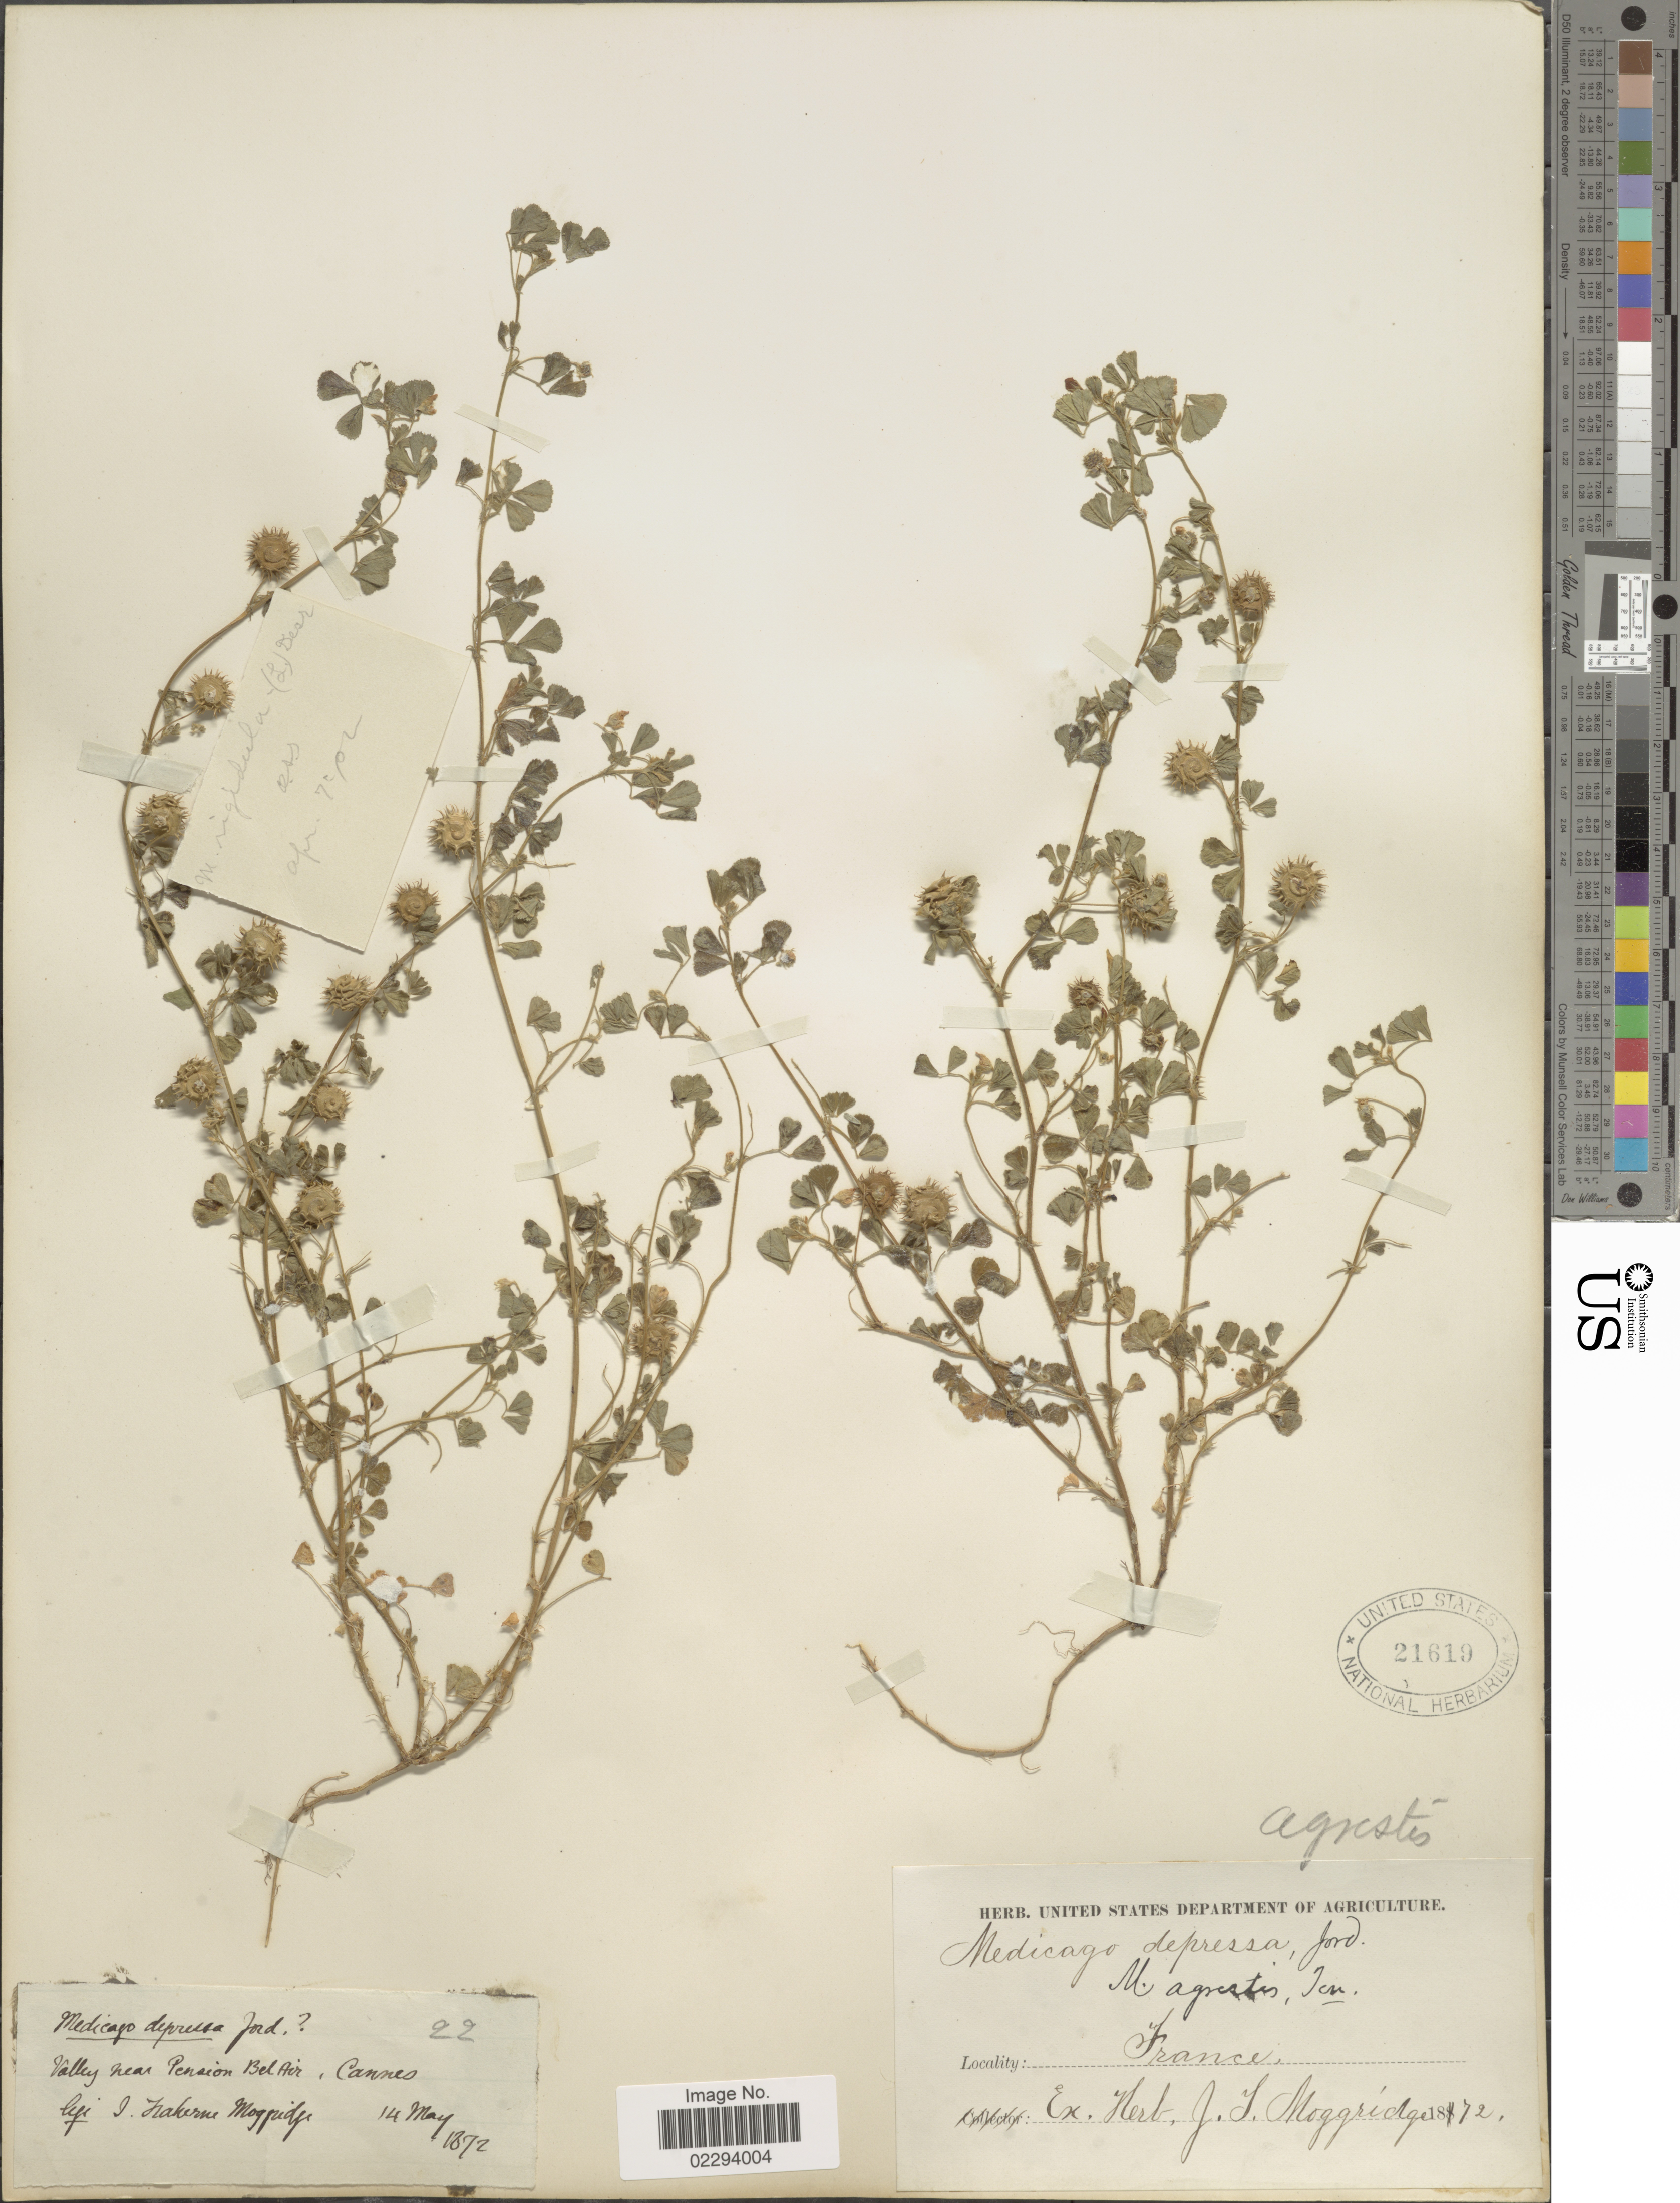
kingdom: Plantae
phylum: Tracheophyta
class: Magnoliopsida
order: Fabales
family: Fabaceae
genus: Medicago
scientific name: Medicago turbinata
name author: (L.) All.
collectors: J. T. Moggridge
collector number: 22 ?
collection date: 1872-05-14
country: France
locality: Valley near Pension Bel Air, Cannes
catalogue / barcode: US 21619